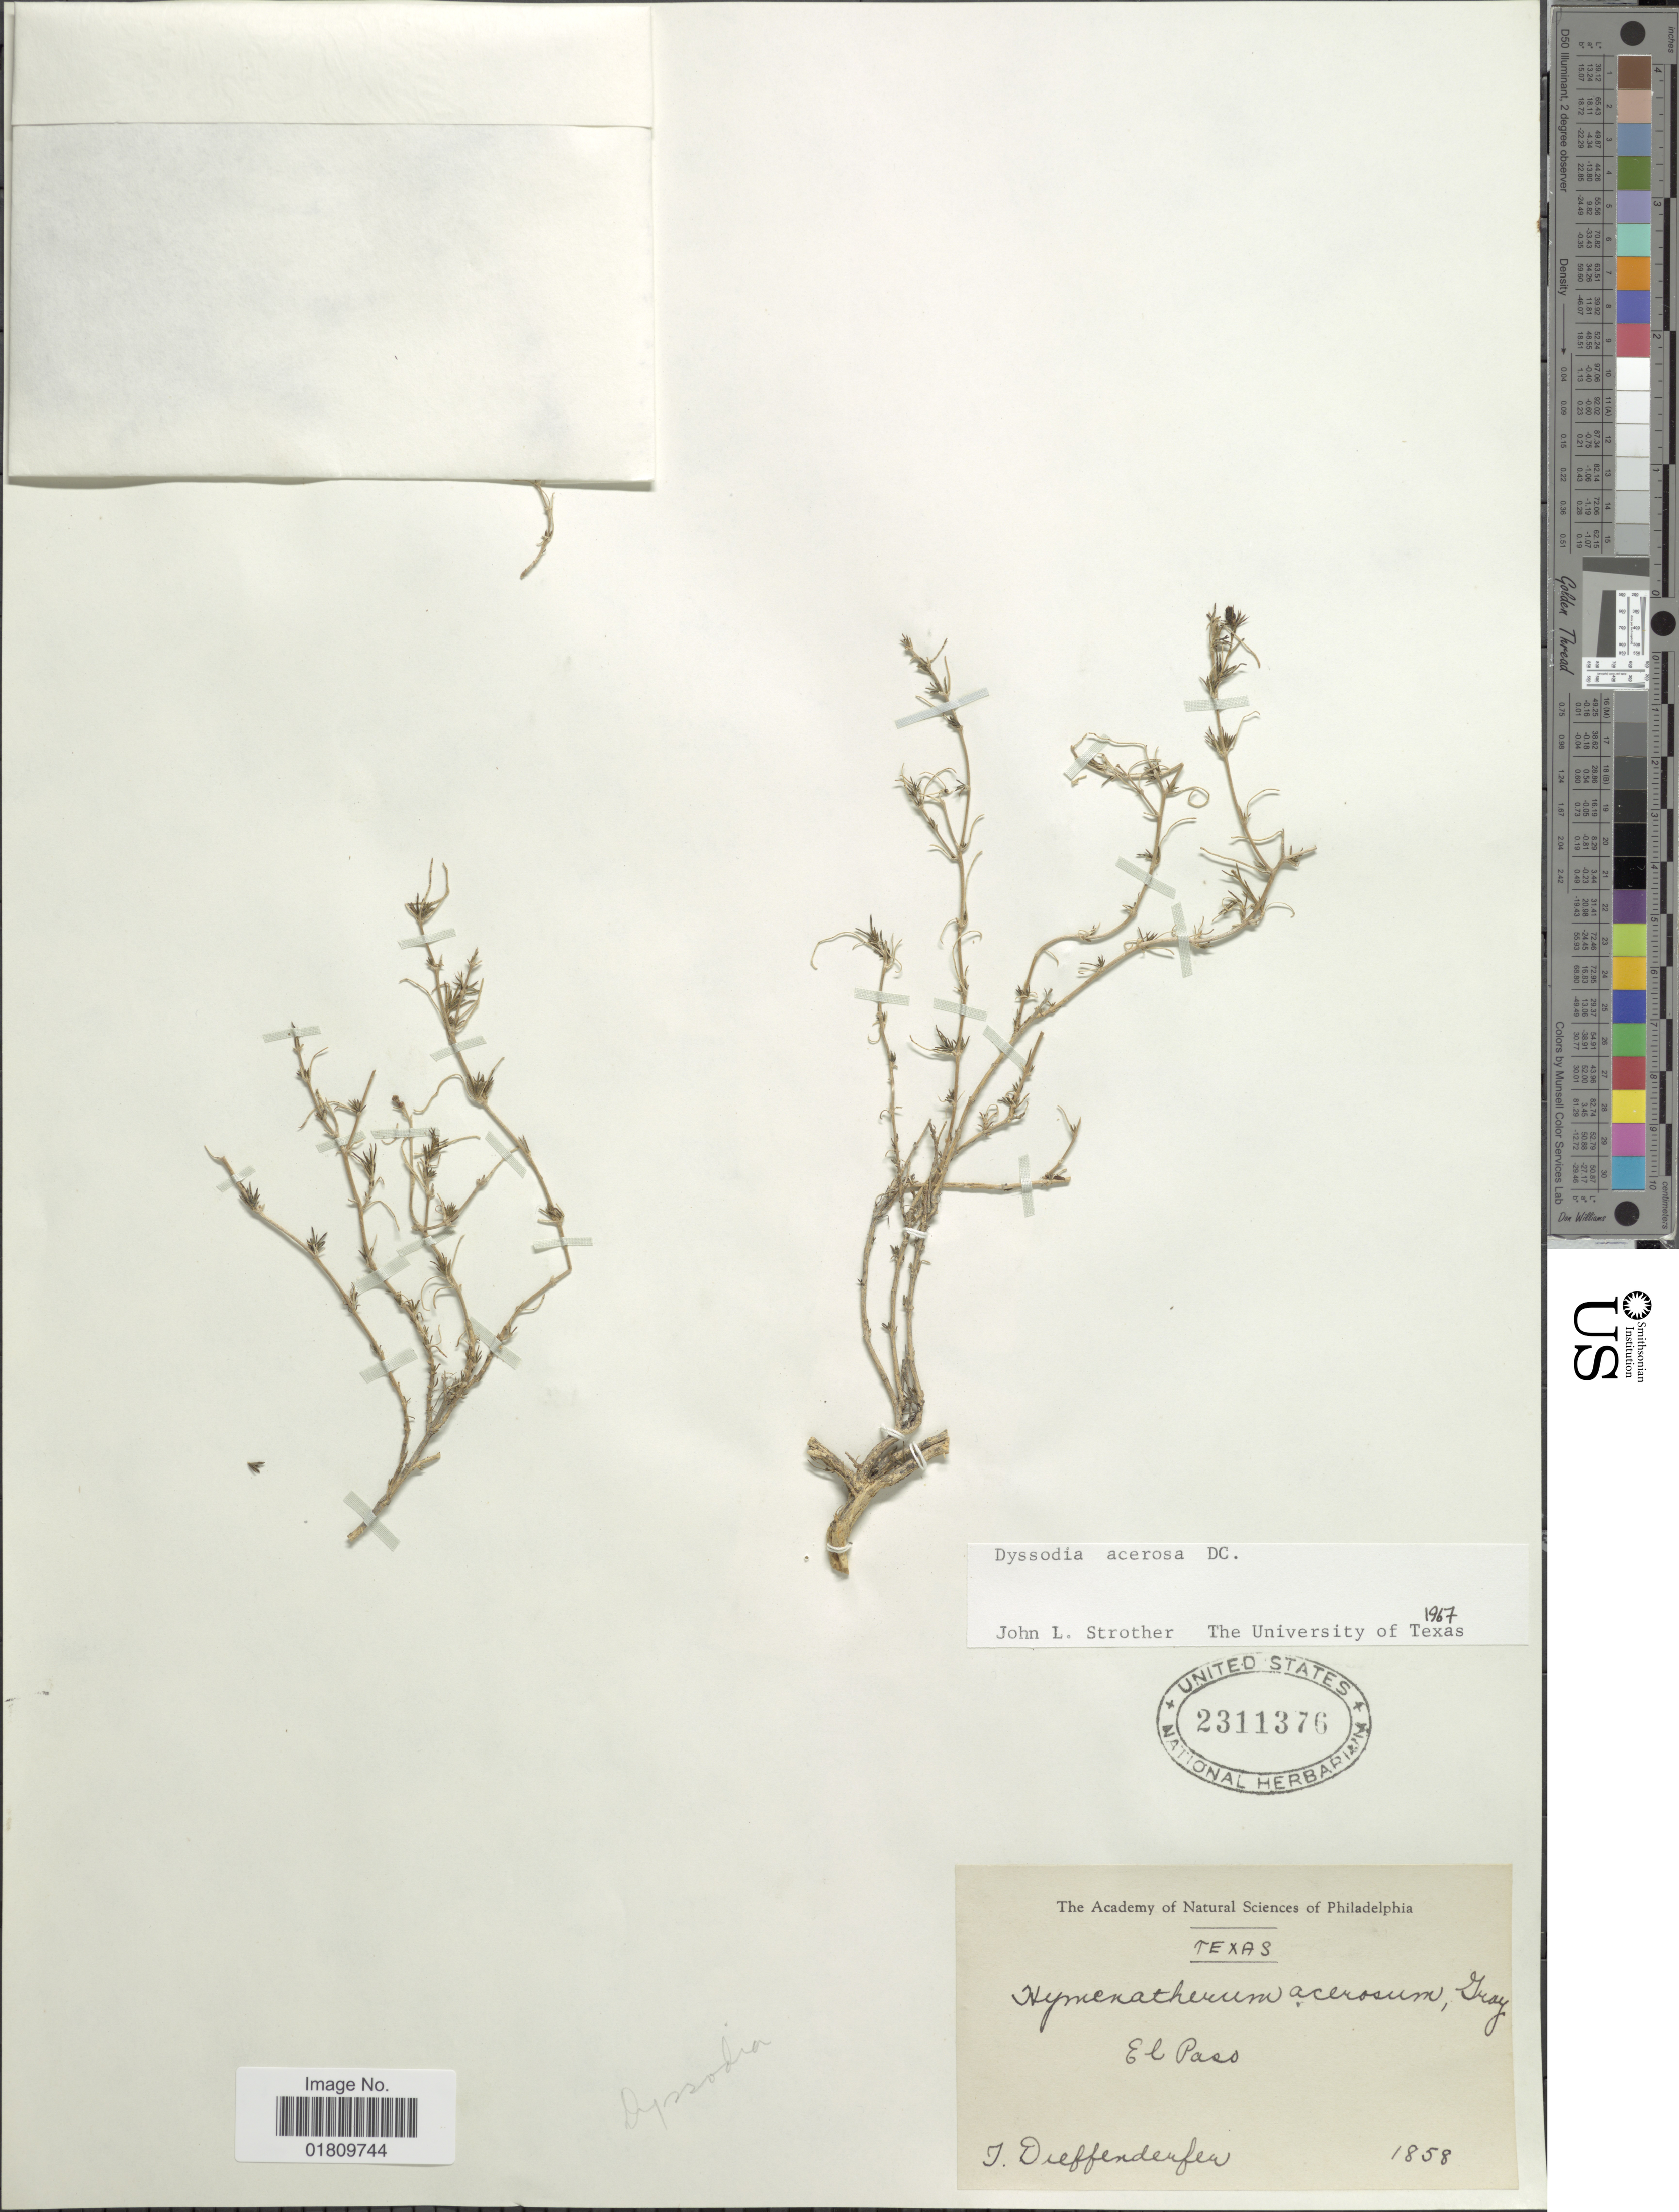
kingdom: Plantae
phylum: Tracheophyta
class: Magnoliopsida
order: Asterales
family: Asteraceae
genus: Thymophylla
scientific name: Thymophylla acerosa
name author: (DC.) Strother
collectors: J. Dieffenderfer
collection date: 1858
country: United States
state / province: Texas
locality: El Paso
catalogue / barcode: US 2311376